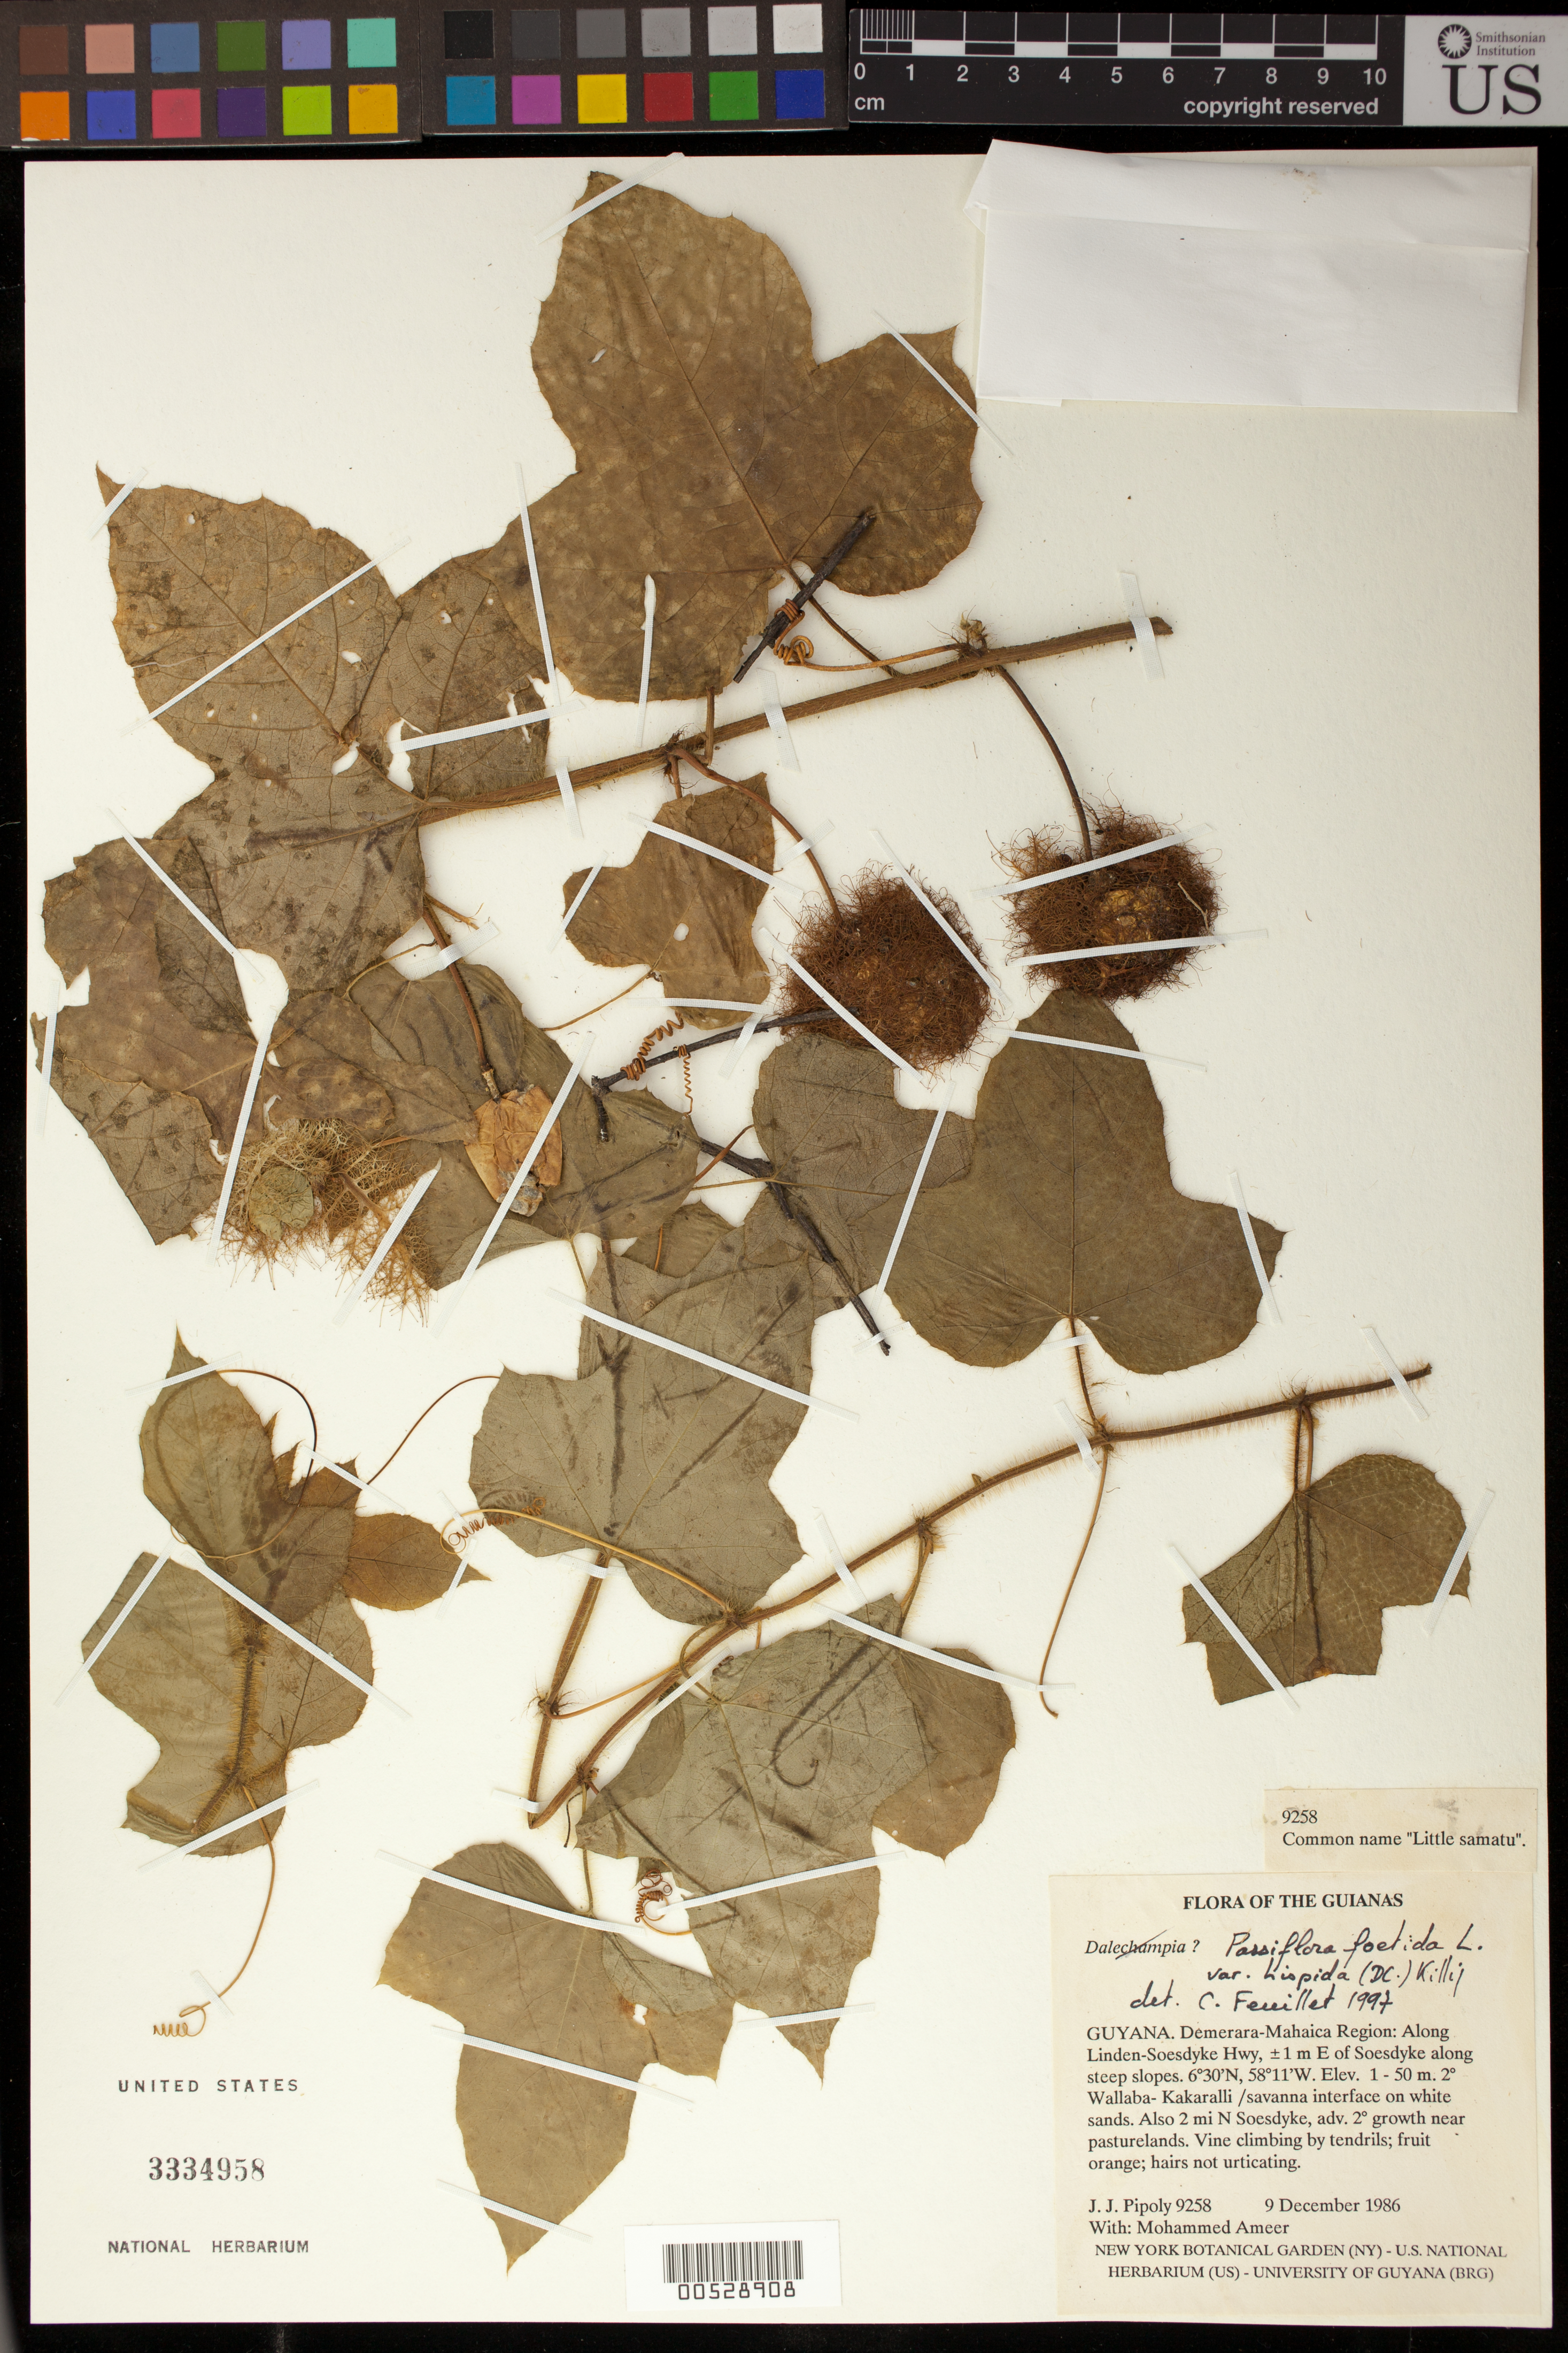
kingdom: Plantae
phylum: Tracheophyta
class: Magnoliopsida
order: Malpighiales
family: Passifloraceae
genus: Passiflora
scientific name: Passiflora foetida var. hispida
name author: (DC. ex Triana & Planch.) Killip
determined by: Feuillet, C.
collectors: J. J. Pipoly & M. Ameer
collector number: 9258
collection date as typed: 9 December 1986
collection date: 1986-12-09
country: Guyana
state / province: Demerara-Mahaica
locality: Along Linden-Soesdyke Hwy, ±1 m E of Soesdyke along steep slopes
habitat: Secondary Wallaba-Kakaralli - savanna interface on white sands. Also 2 mi N Soesdyke, adv. secondary growth near pasturelands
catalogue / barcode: US 3334958